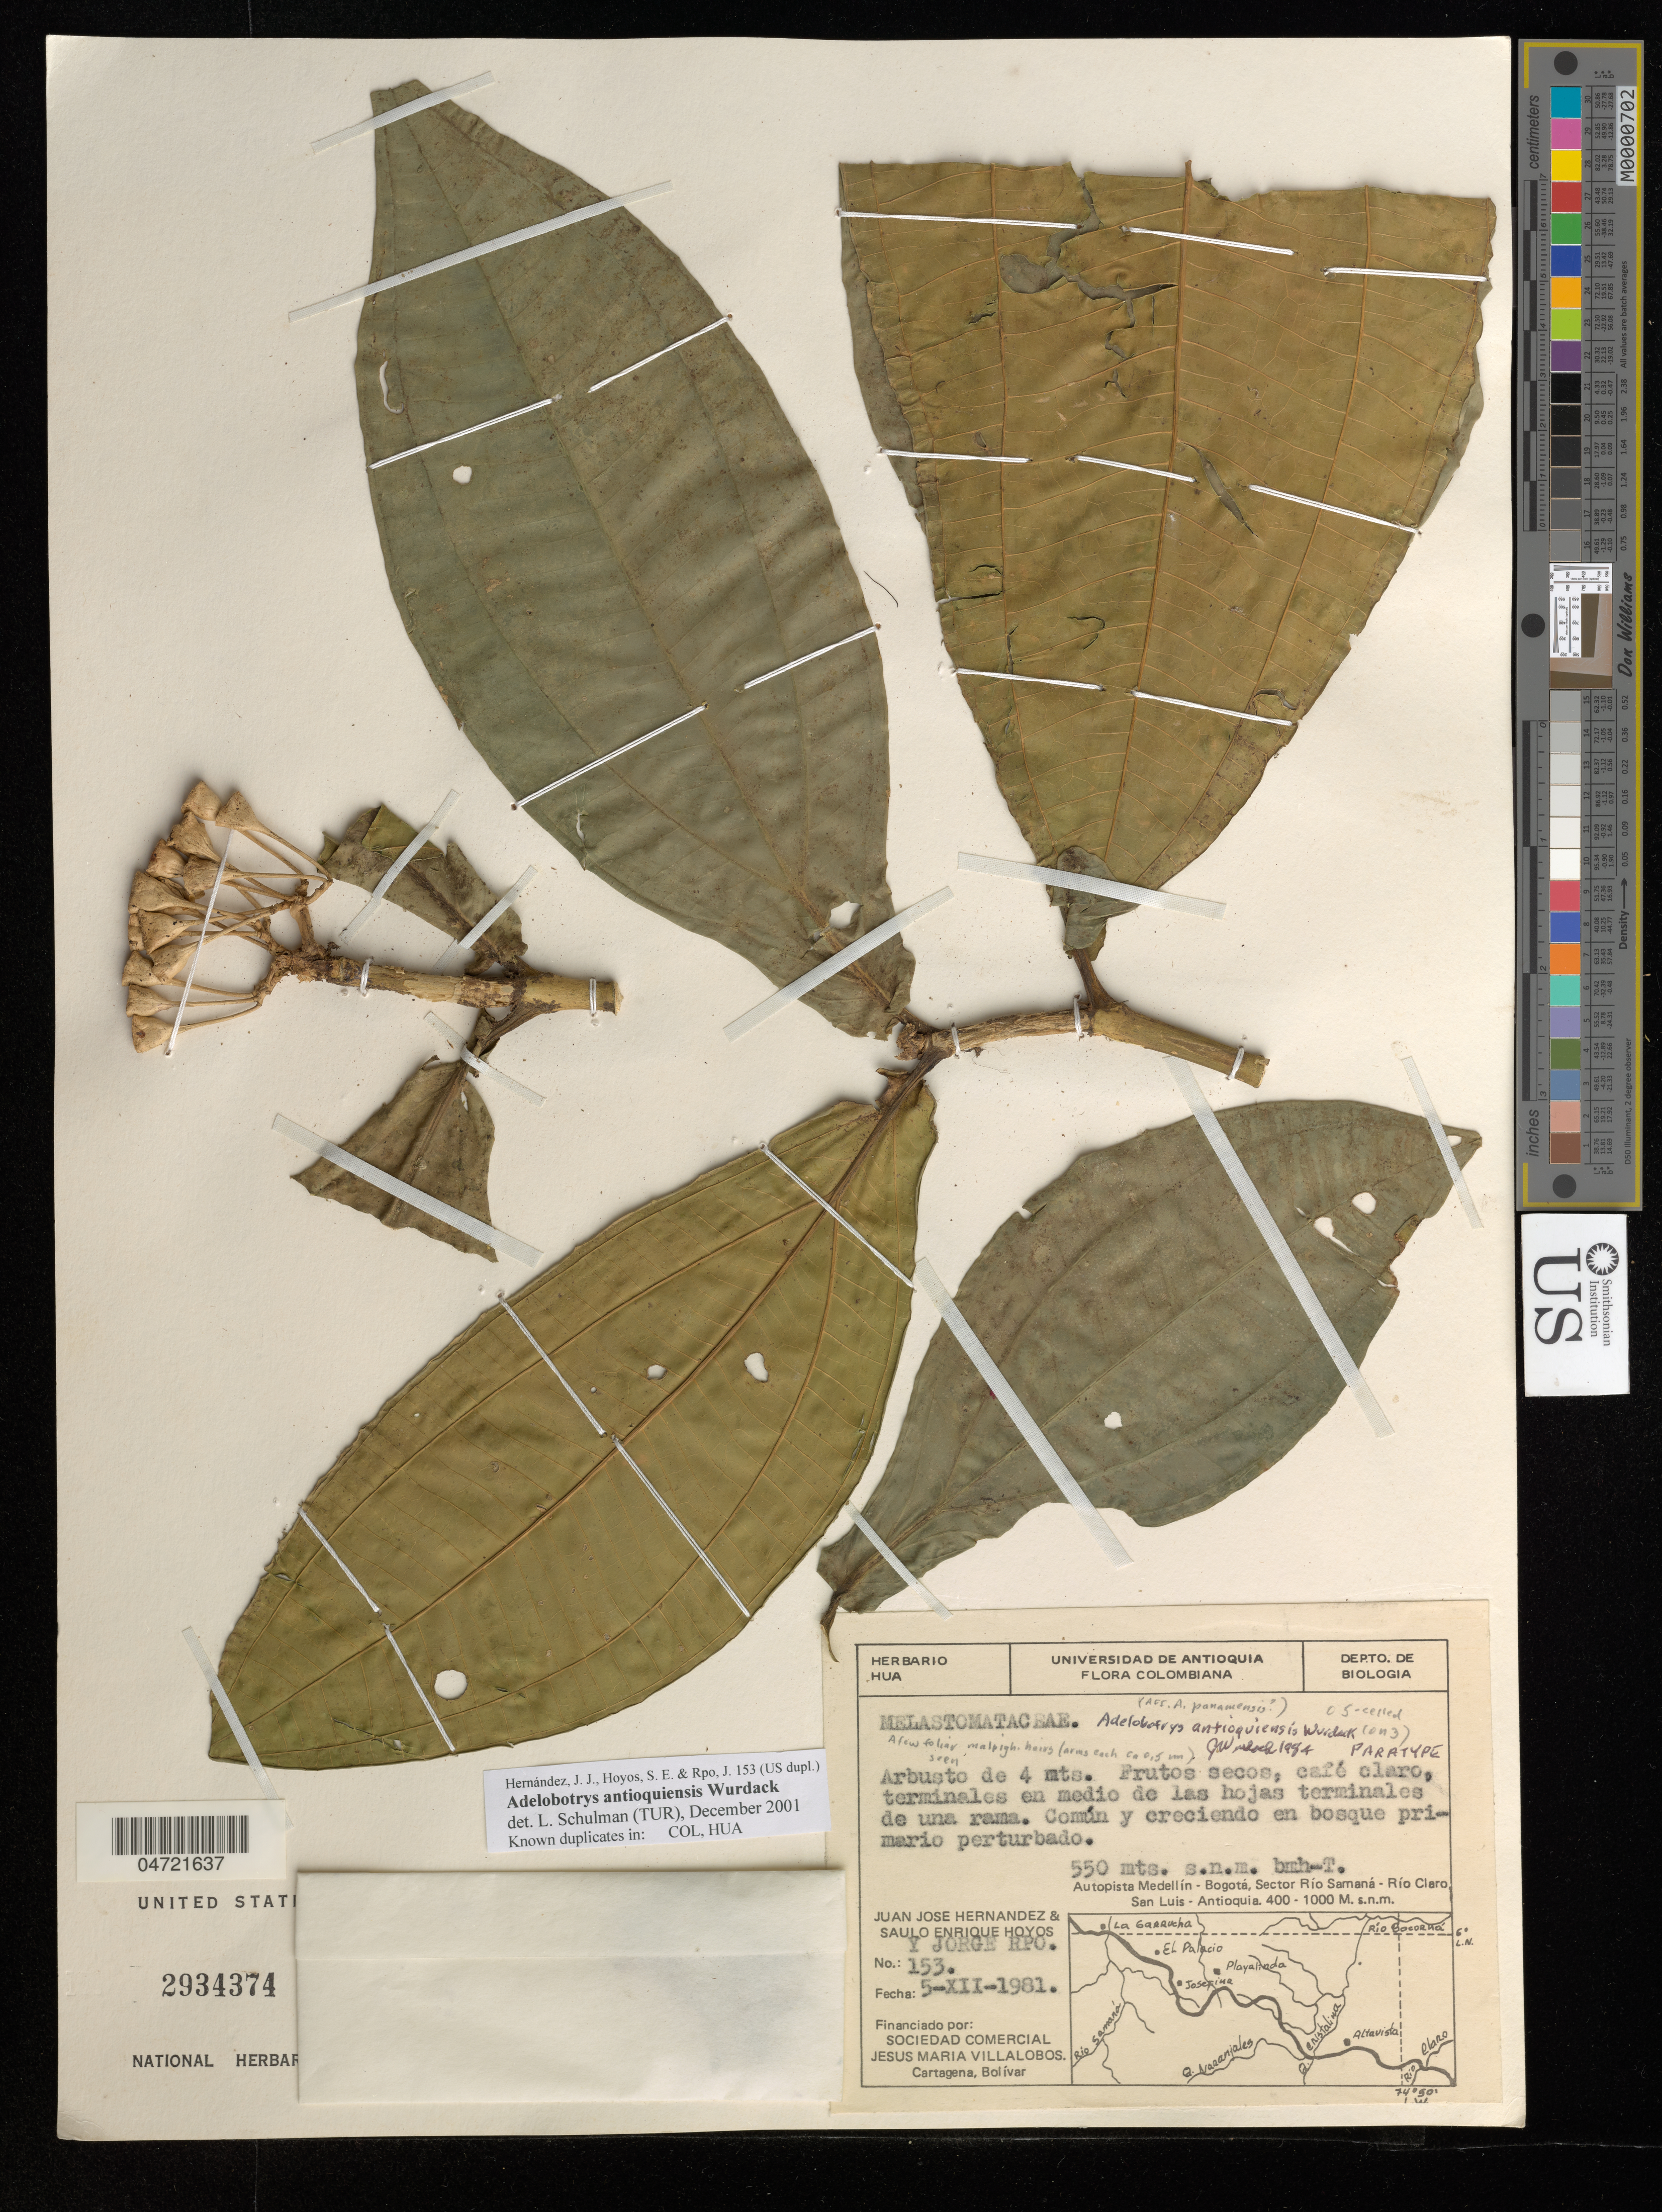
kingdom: Plantae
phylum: Tracheophyta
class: Magnoliopsida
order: Myrtales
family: Melastomataceae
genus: Adelobotrys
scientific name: Adelobotrys antioquiensis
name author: Wurdack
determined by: Schulman, Leif, (TUR), University of Turku (FINLAND)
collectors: J. Hernandez, S. Hoyos & J. Restrepo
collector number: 153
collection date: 1981-12-05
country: Colombia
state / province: Antioquia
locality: Camino Autopista-Alto de los muertos- El palacio, San Luis, Ant.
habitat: Comun y creciendo en bosque promario perturbado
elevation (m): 550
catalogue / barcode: US 2934374